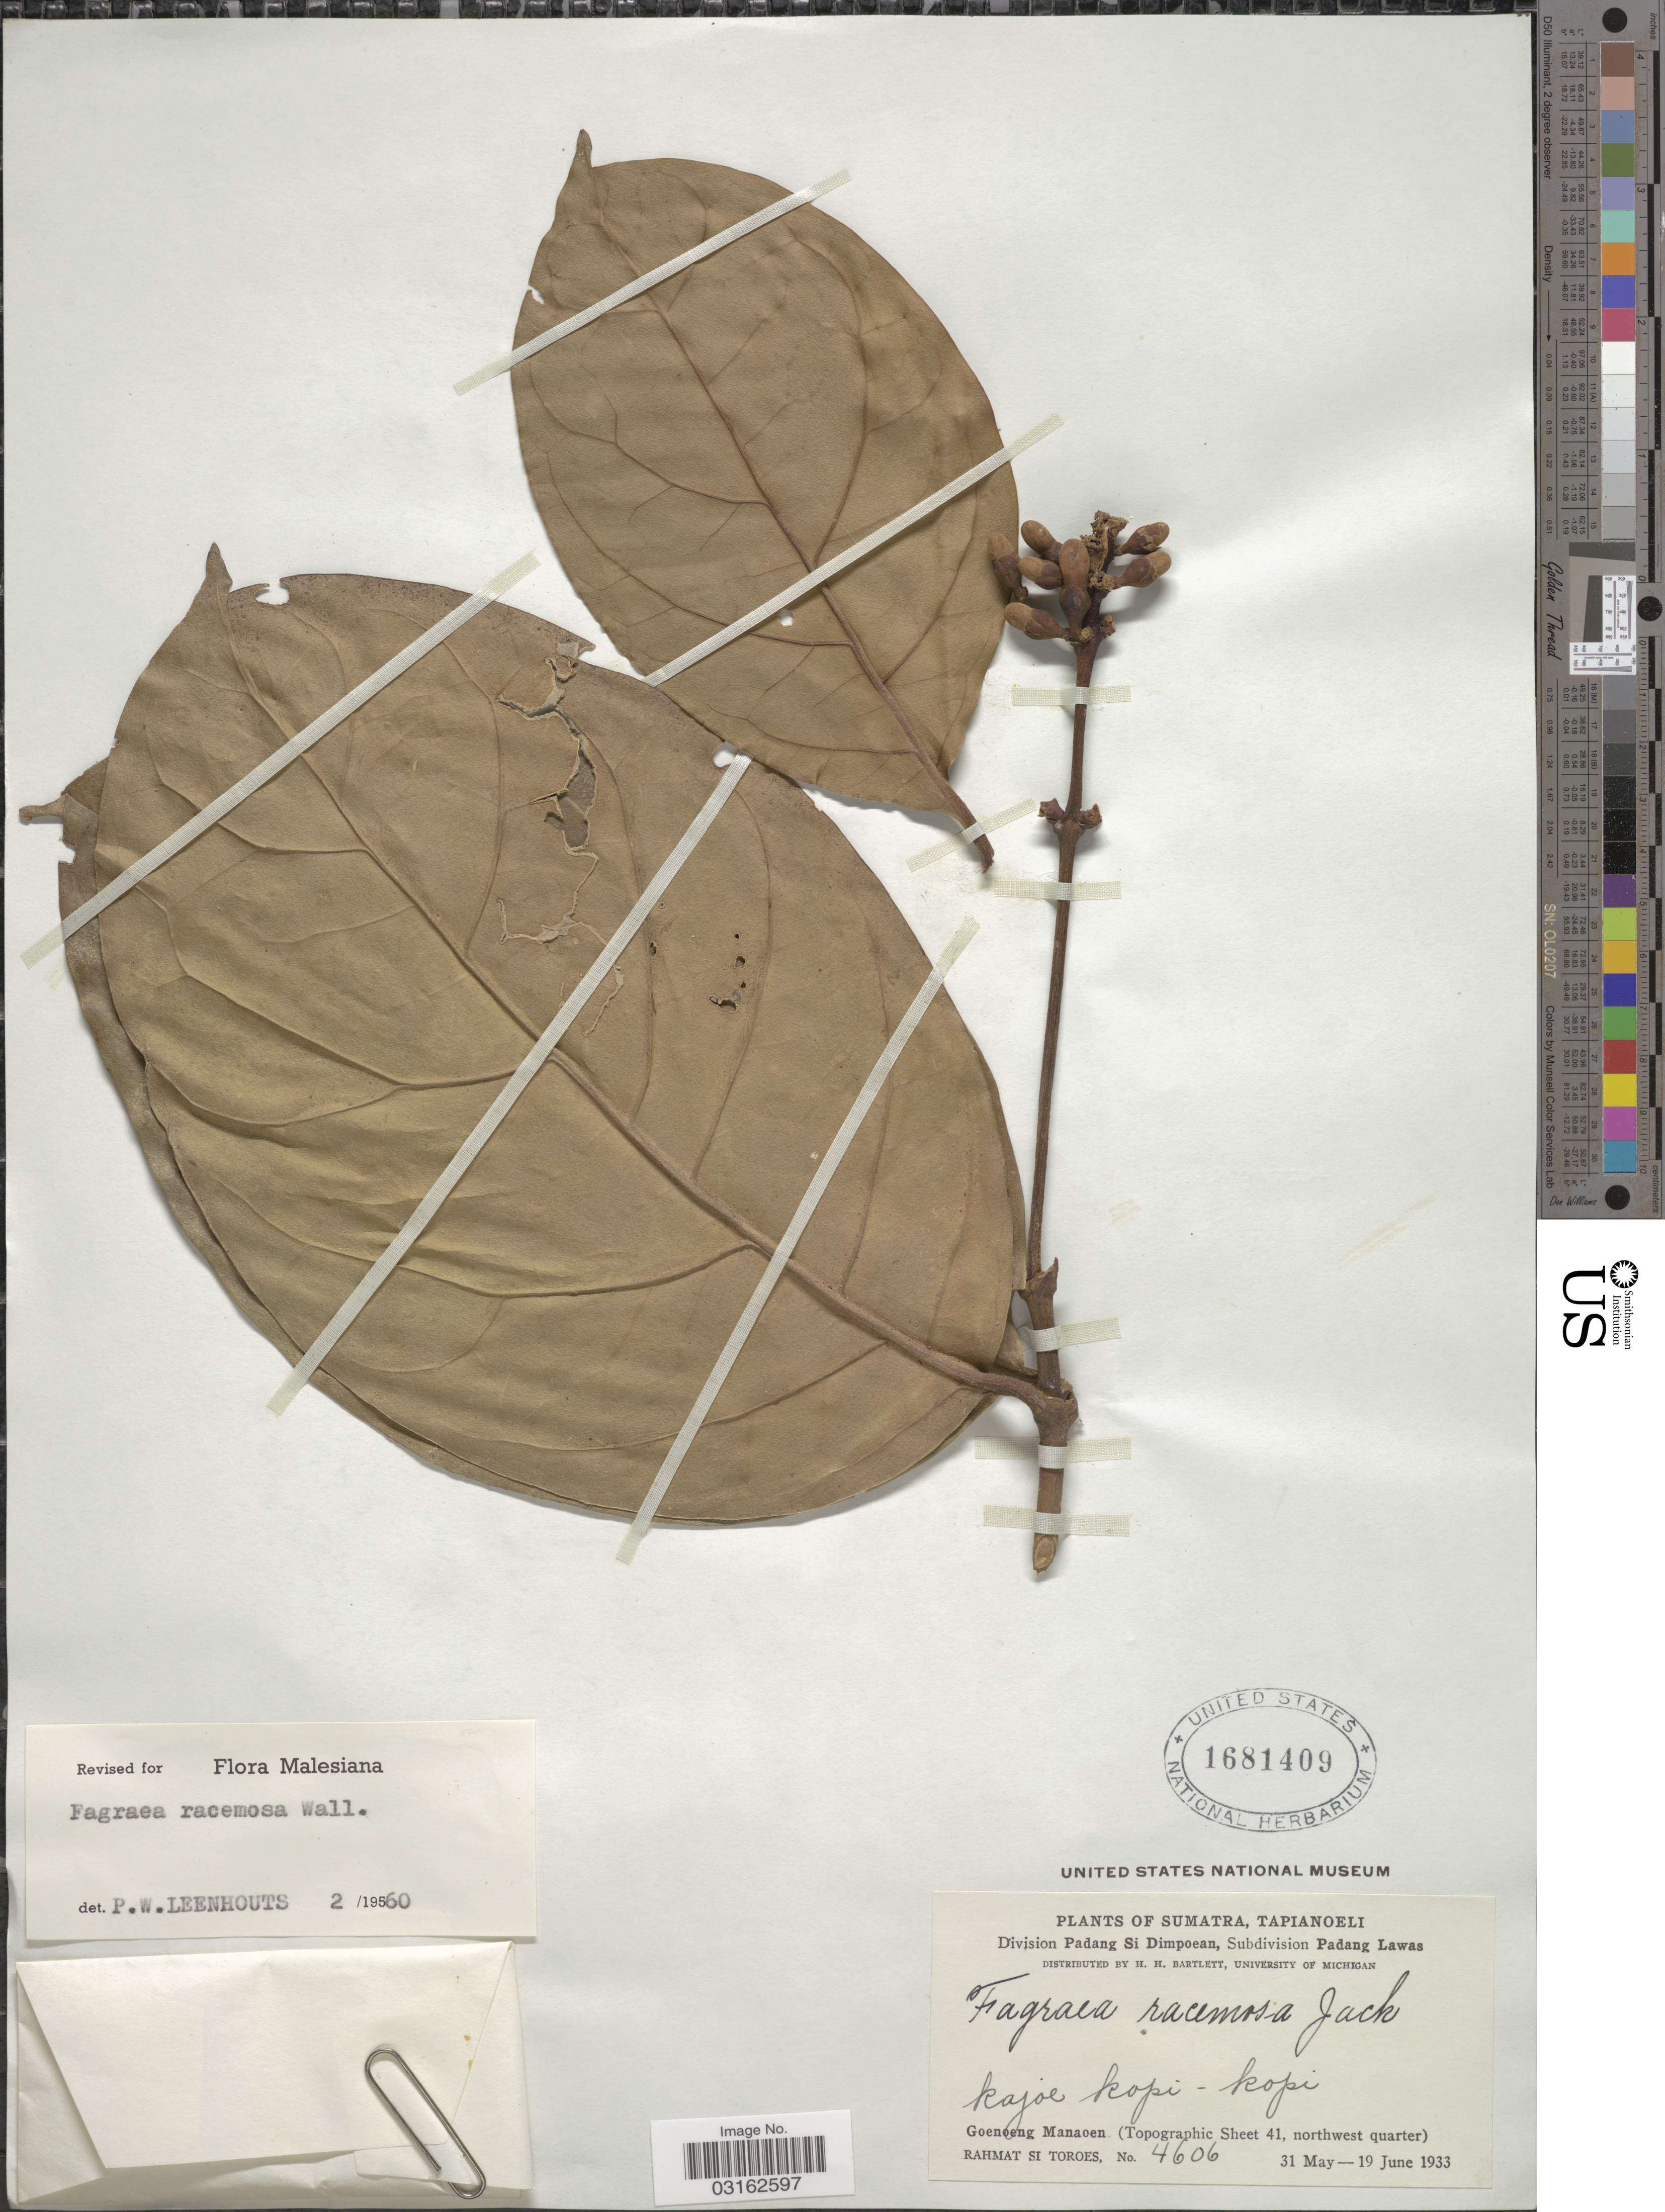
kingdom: Plantae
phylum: Tracheophyta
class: Magnoliopsida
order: Gentianales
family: Gentianaceae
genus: Fagraea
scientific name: Fagraea racemosa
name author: Jack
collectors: Rahmat Si Boeea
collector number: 4606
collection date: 1933-05-31/1933-06-19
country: Indonesia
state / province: Sumatra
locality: Tapianoeli. Division Padang Si Dimpoean, Subdivision Padang Lawas. Goenoeng Manaoen (Topographic Sheet 41, northwest quarter).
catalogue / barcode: US 1681409